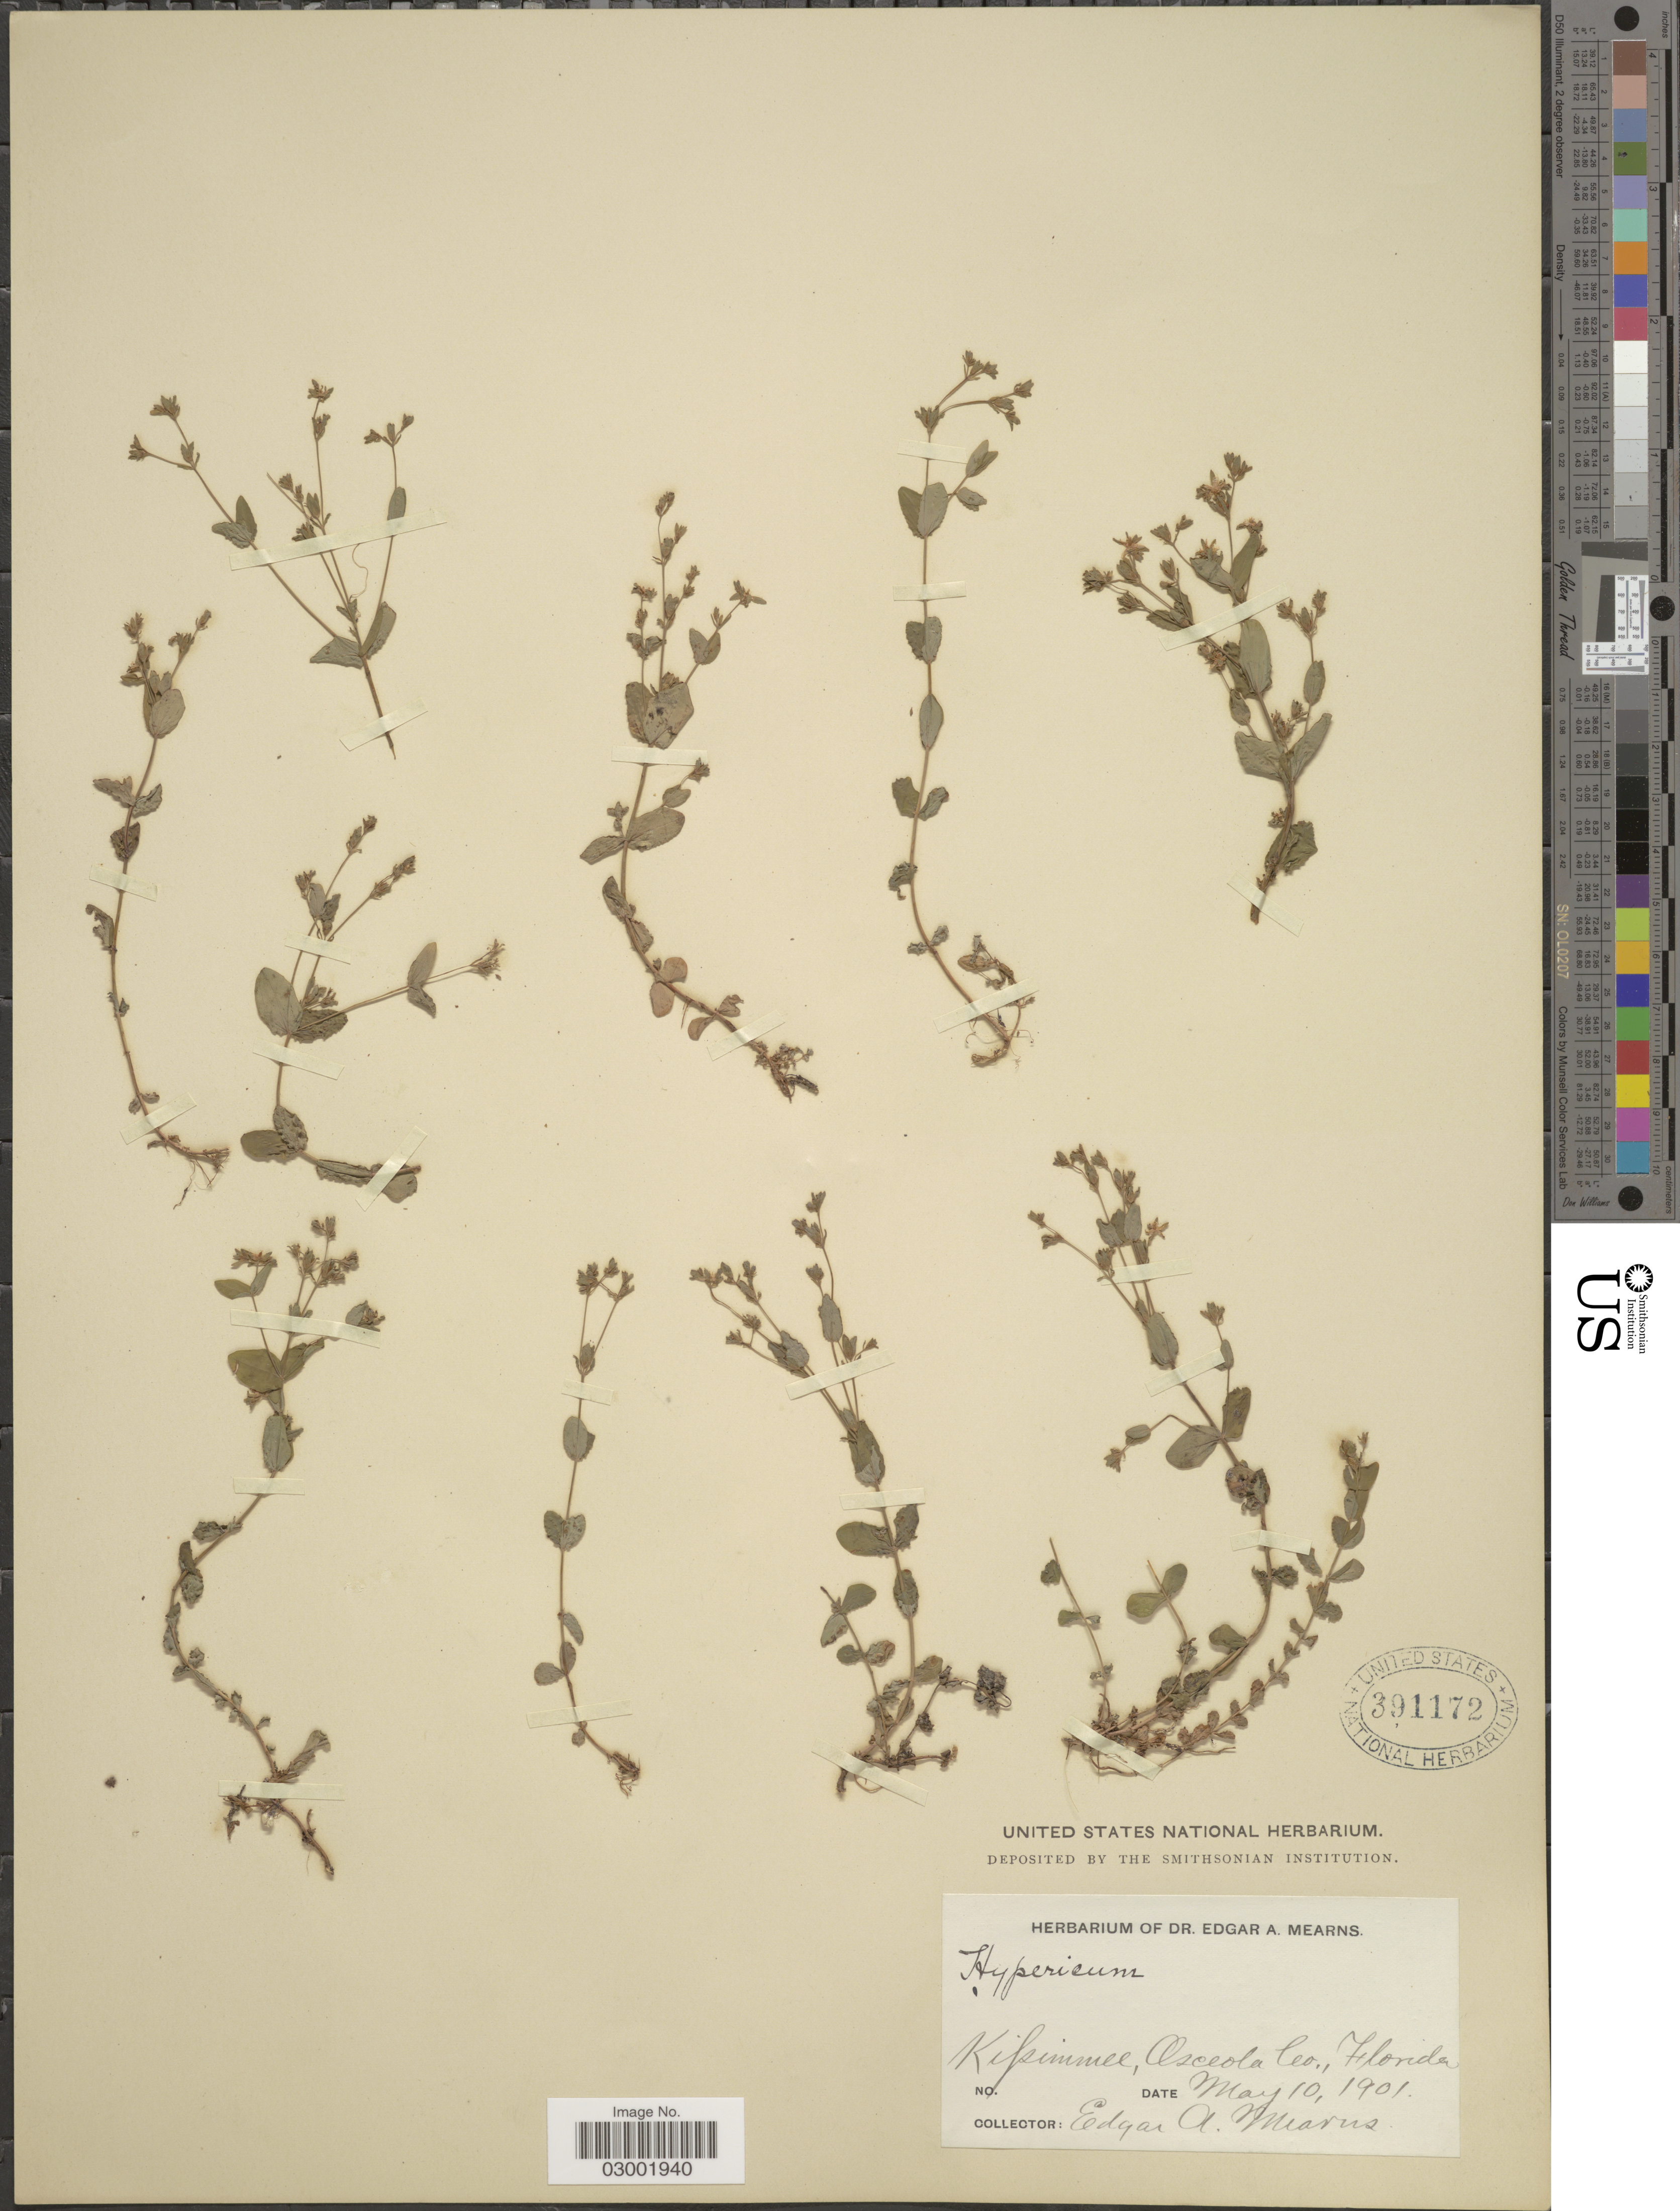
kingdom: Plantae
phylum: Tracheophyta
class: Magnoliopsida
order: Malpighiales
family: Hypericaceae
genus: Hypericum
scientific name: Hypericum mutilum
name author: L.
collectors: E. A. Mearns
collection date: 1901-05-10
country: United States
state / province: Florida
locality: Kissimmee, Osceola Co.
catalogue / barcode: US 391172